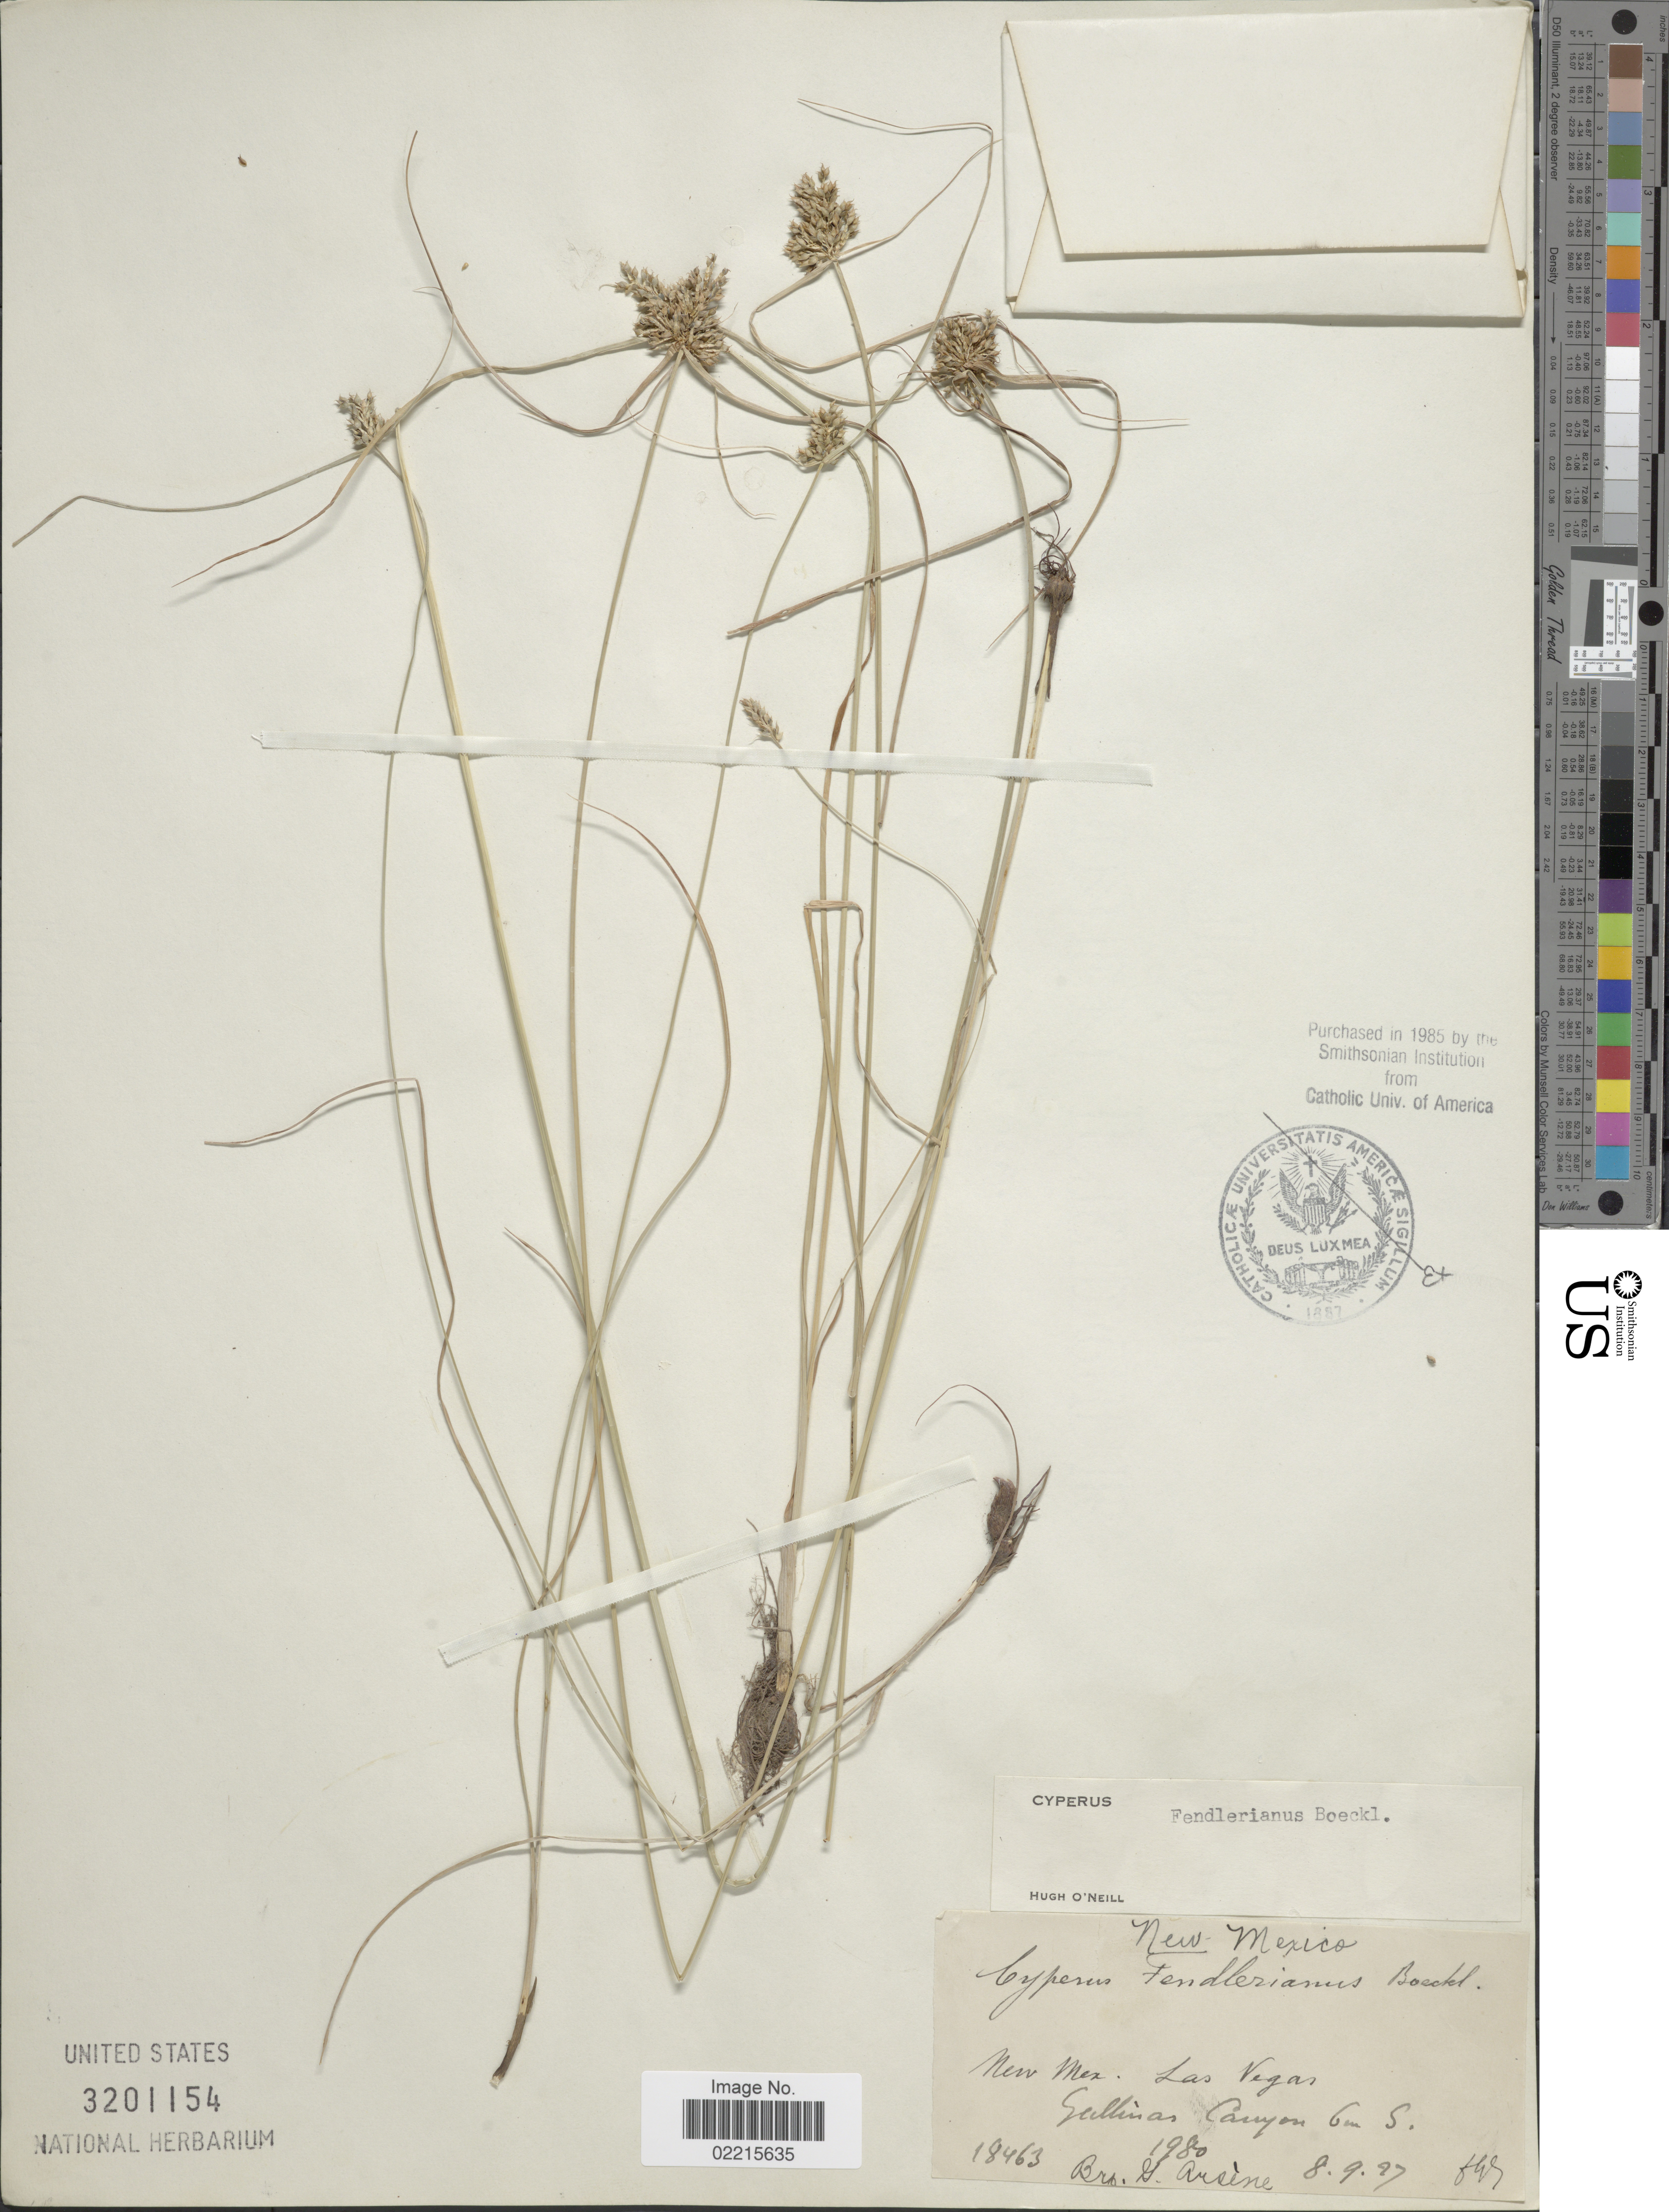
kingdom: Plantae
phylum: Tracheophyta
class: Liliopsida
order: Poales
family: Cyperaceae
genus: Cyperus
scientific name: Cyperus fendlerianus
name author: Boeckeler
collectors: Bro. G. Arsène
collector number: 18463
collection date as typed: Transcribed d/m/y: 9/8/27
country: United States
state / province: New Mexico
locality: Las Vegas, Gallinas Canyon 6 m. S.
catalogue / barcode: US 3201154